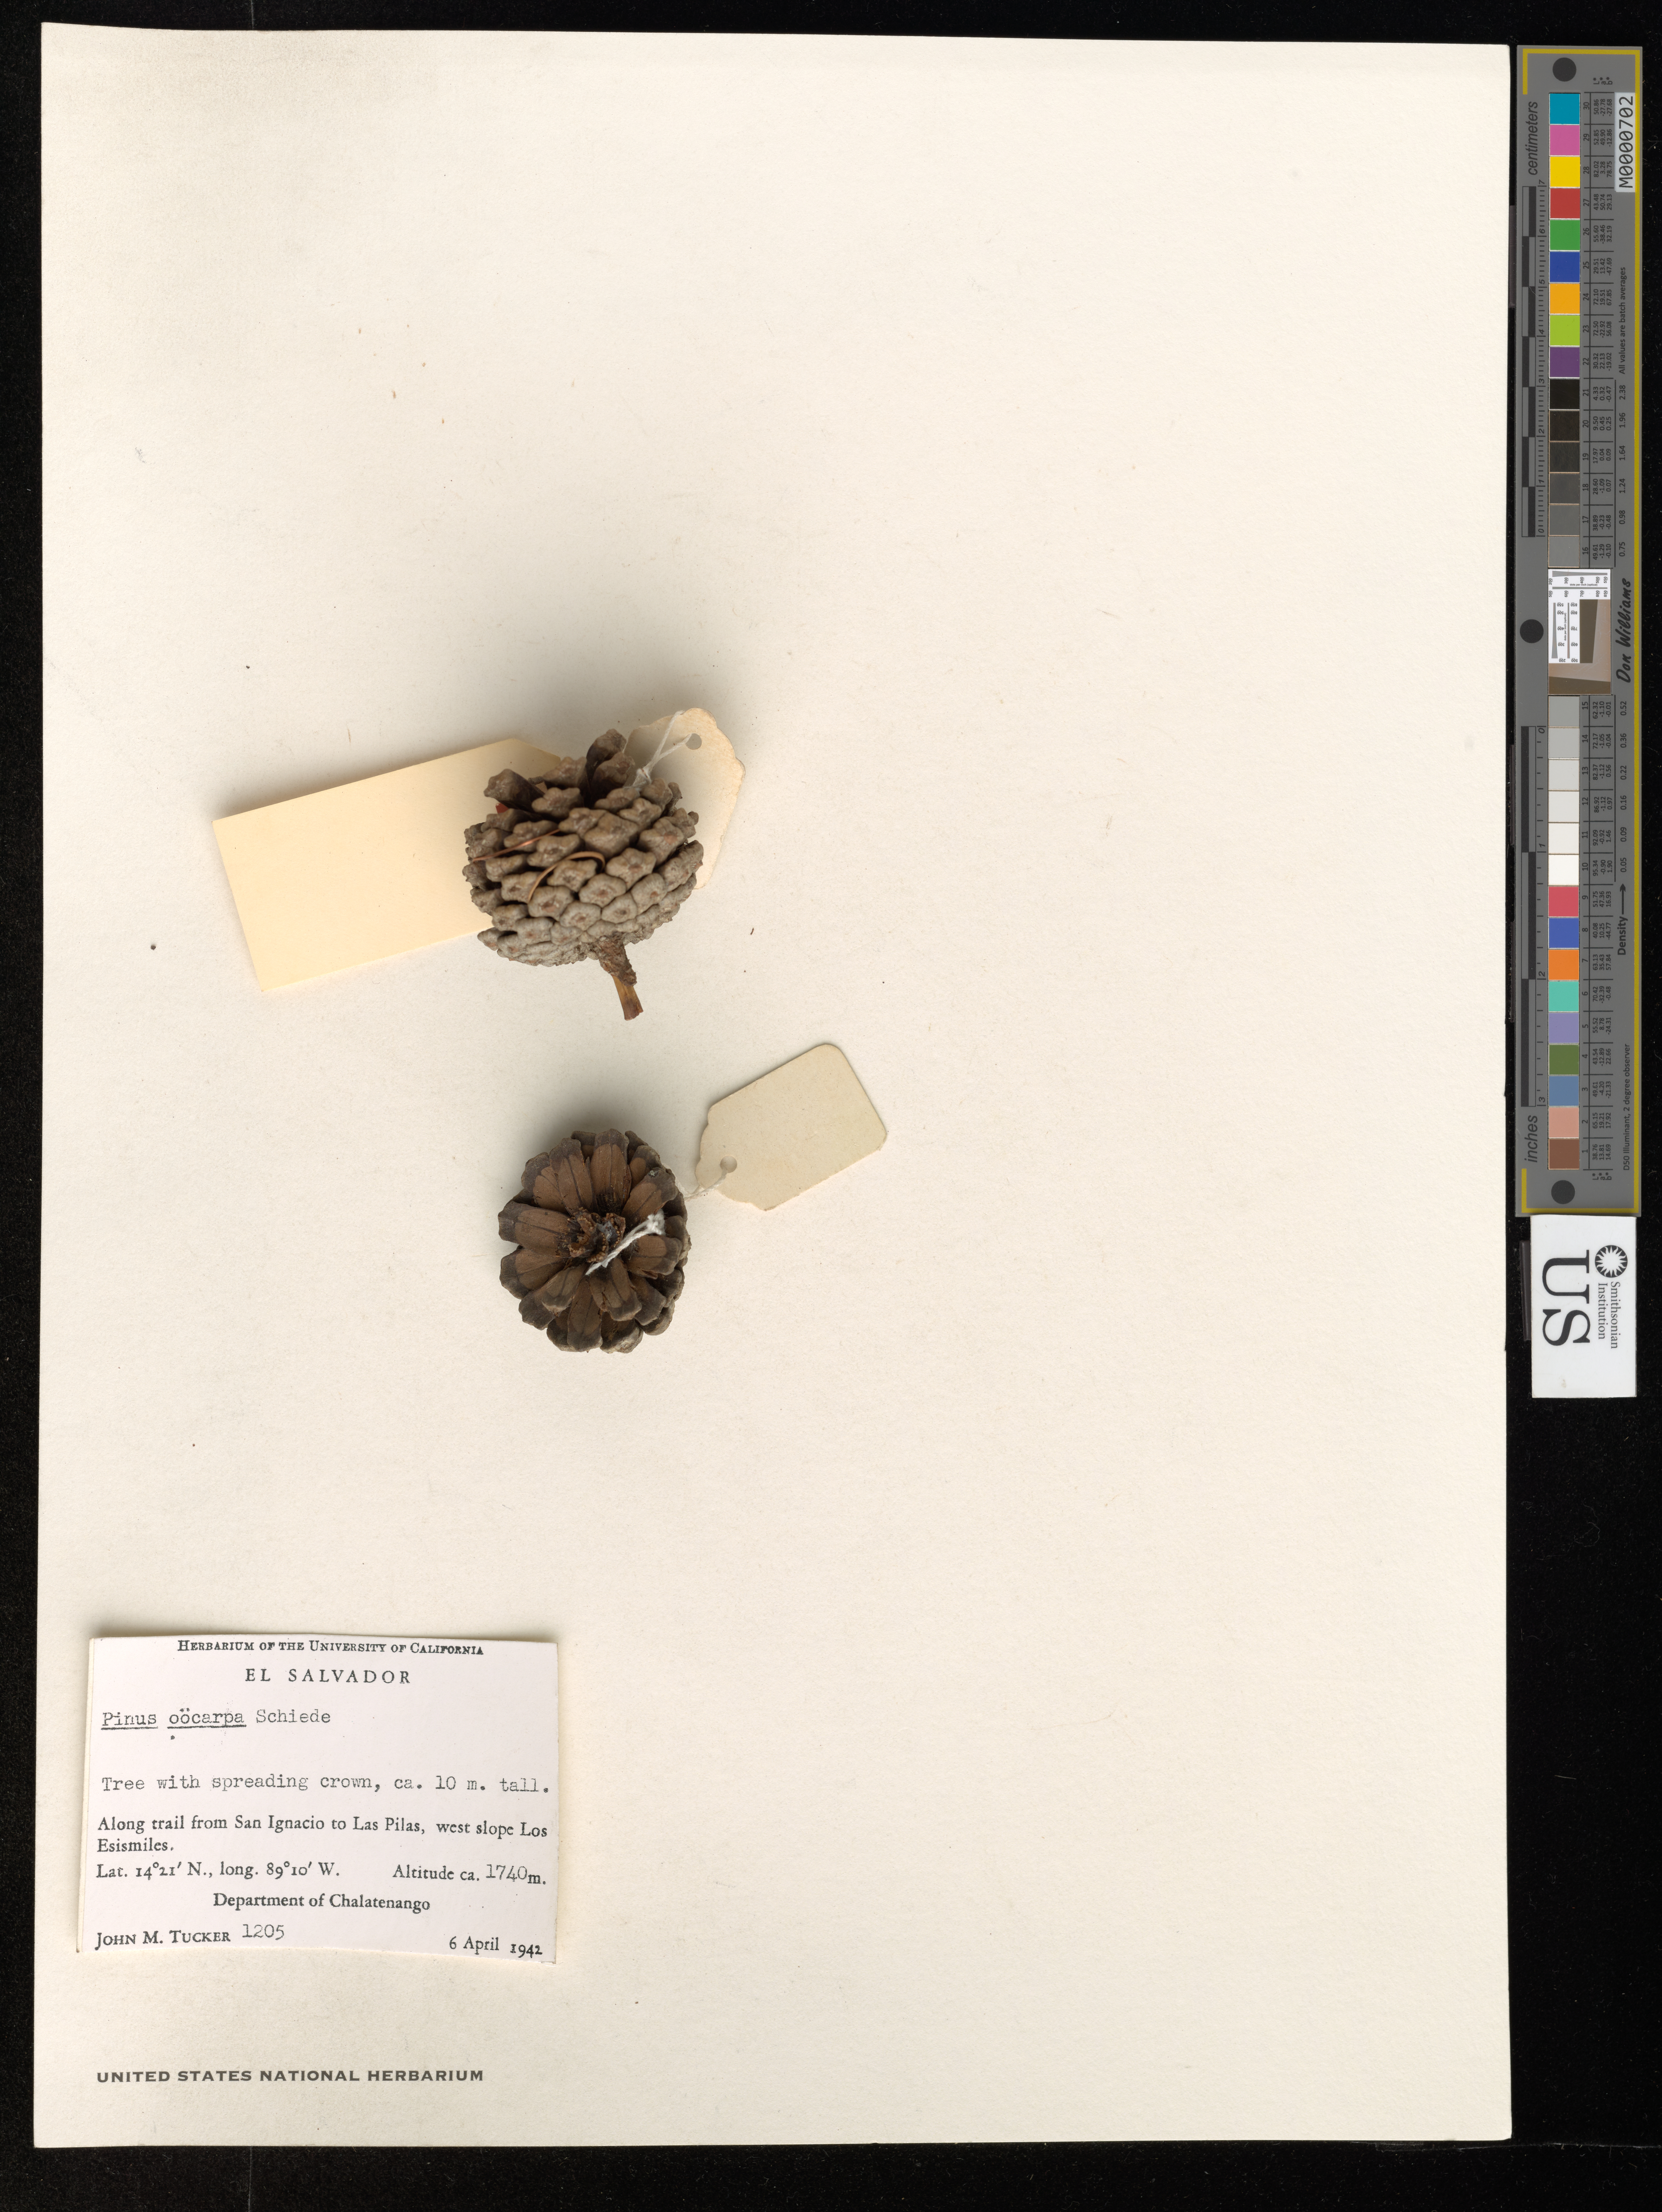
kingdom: Plantae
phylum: Tracheophyta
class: Pinopsida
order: Pinales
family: Pinaceae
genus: Pinus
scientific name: Pinus oocarpa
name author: Schiede ex Schltdl.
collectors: J. M. Tucker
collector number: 1205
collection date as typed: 06 Apr 1942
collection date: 1942-04-06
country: El Salvador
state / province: Chalatenango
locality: Along trail from San Ignacio to Las Pilas, west slope Los Esismiles.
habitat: Along trail, west slope.